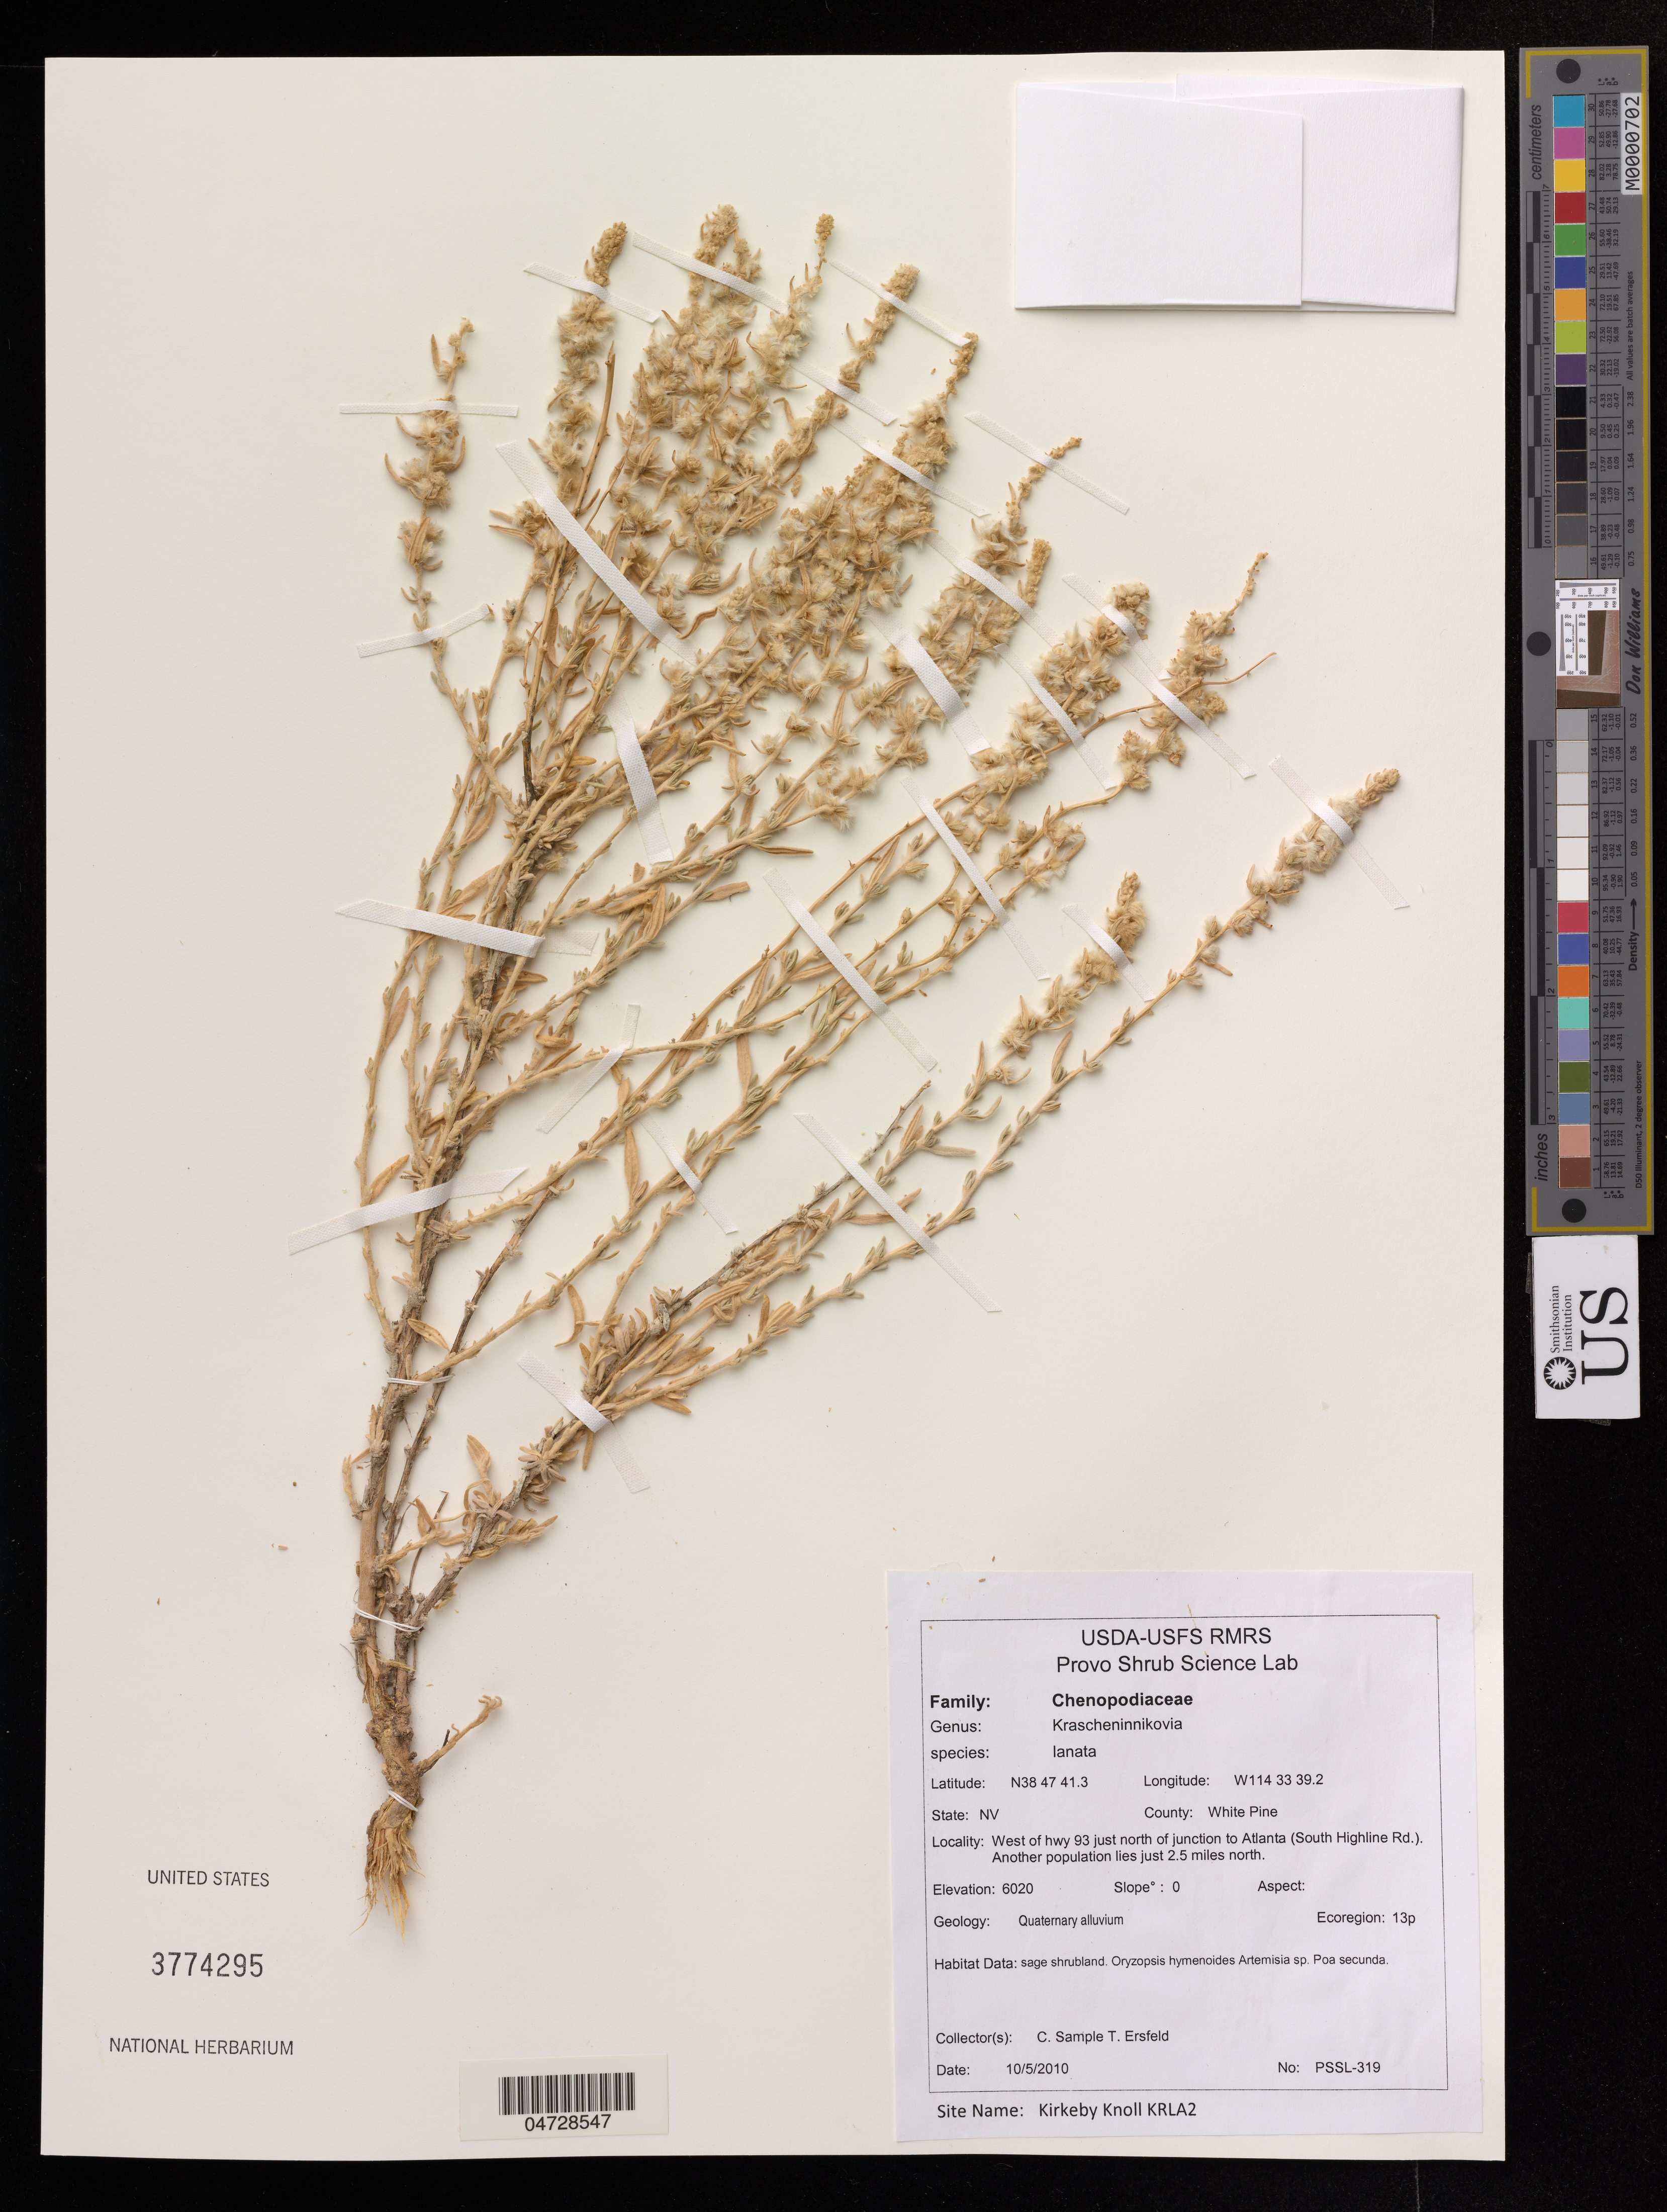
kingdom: Plantae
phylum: Tracheophyta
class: Magnoliopsida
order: Caryophyllales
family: Amaranthaceae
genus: Krascheninnikovia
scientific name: Krascheninnikovia lanata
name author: (Pursh) A. Meeuse & A.Smit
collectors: C. Sample & T. Ersfeld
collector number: PSSL-319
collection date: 2010-05-10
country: United States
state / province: Nevada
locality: White Pine, West of hwy 39 just north of junction to Atlanta (South Highline Rd.). Another population lies just 2.5 miles north.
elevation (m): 1835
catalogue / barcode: US 3774295